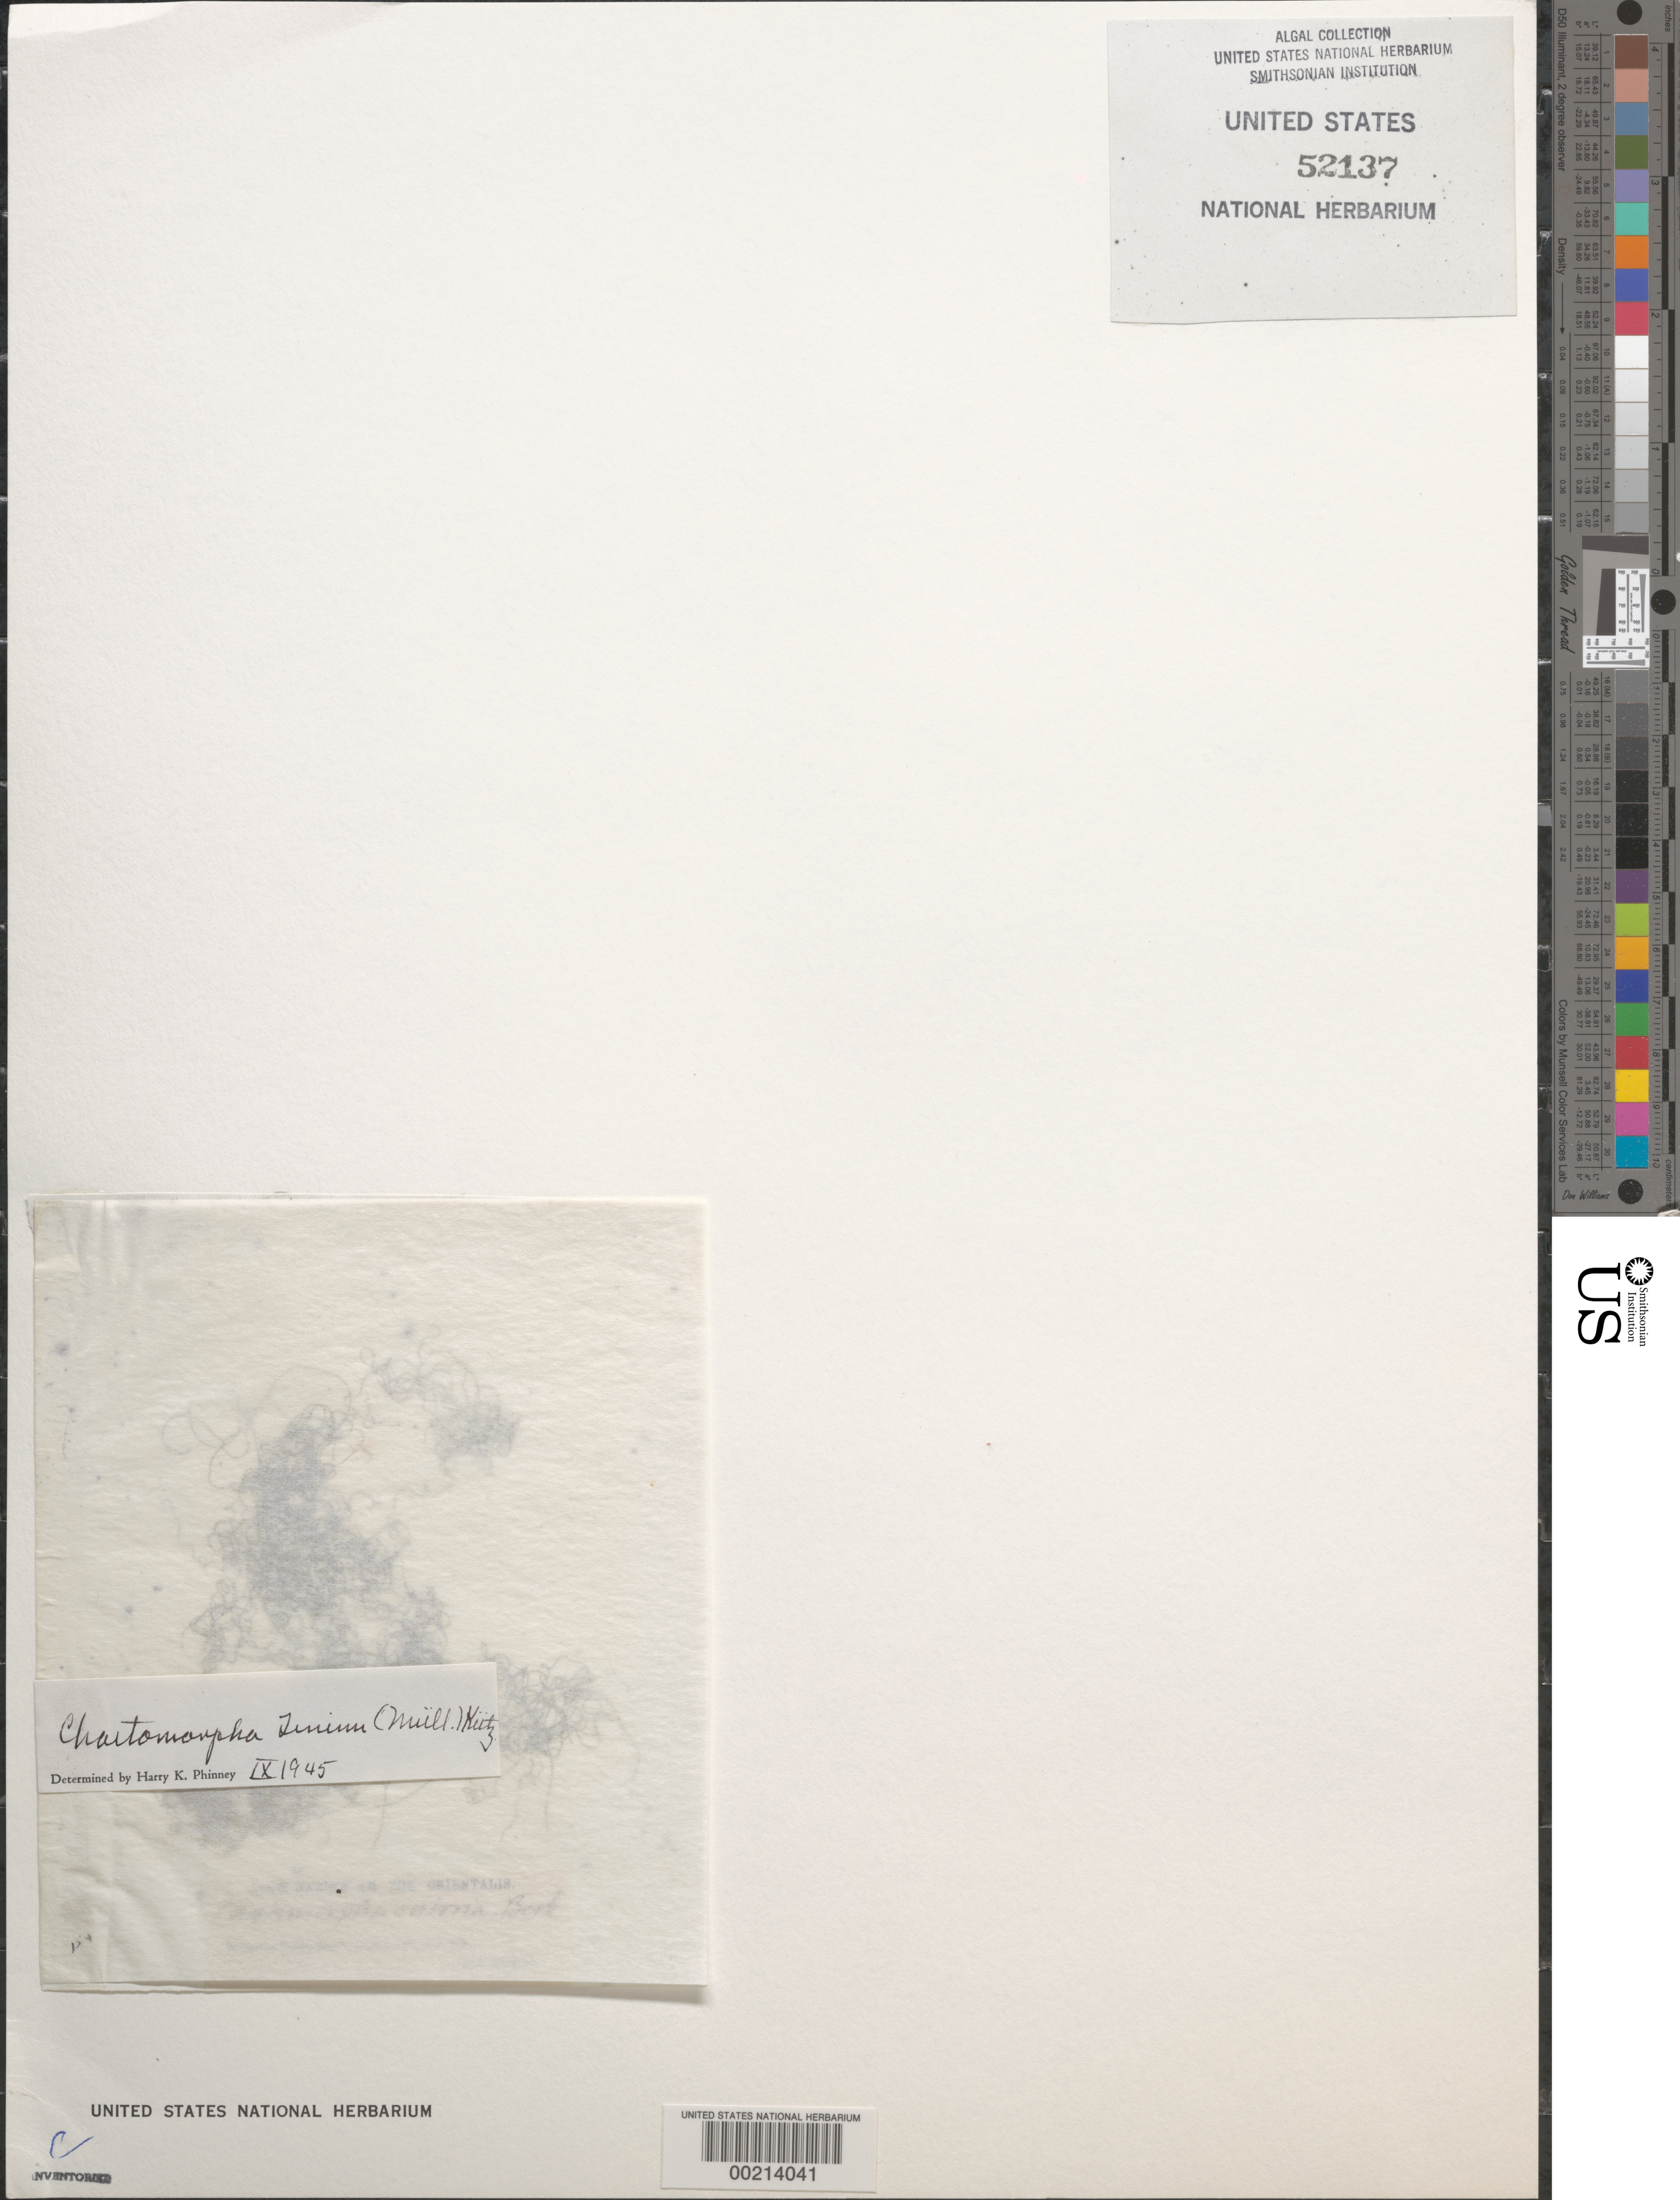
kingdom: Plantae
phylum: Chlorophyta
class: Ulvophyceae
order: Cladophorales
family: Cladophoraceae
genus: Chaetomorpha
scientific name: Chaetomorpha linum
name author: (O.F. Muell.) Kütz.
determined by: Phinney, H. K.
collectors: D. C. Eaton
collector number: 154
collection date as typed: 09 Oct 1872 to 11 Oct 1872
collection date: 1872-10-09/1872-10-11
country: United States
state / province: Rhode Island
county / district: Washington County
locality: Napatree Point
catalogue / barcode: US 52137